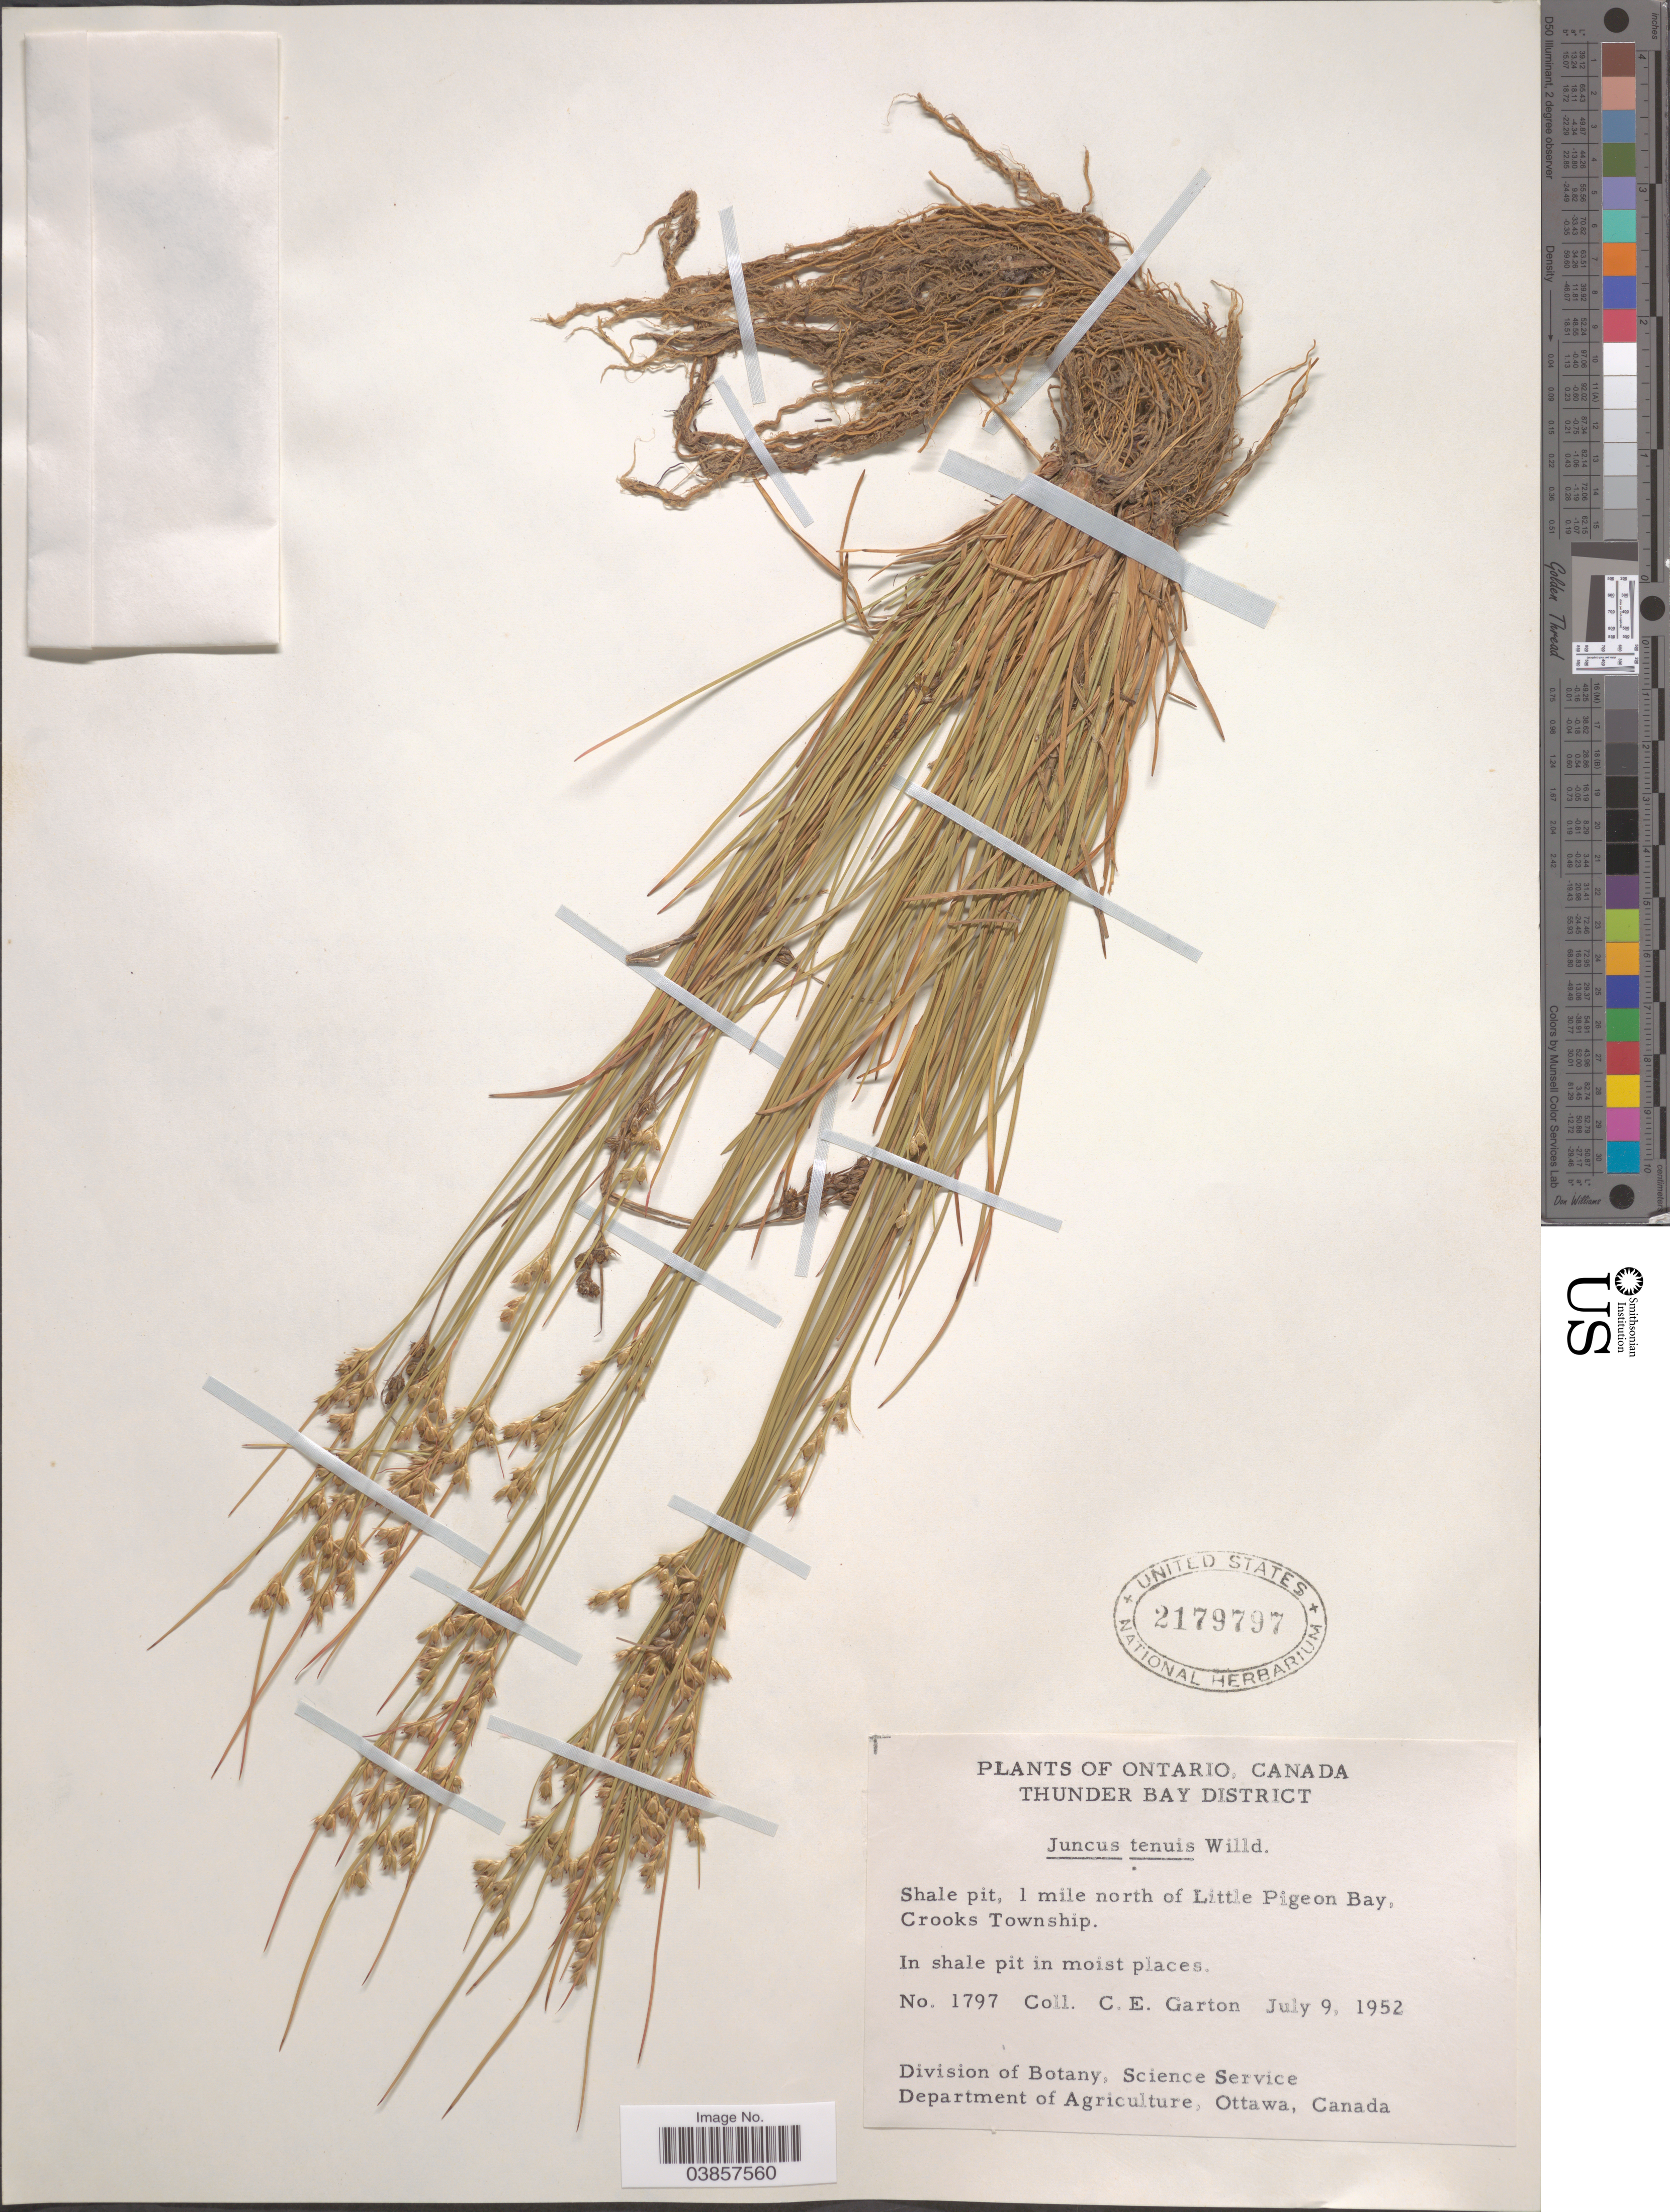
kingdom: Plantae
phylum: Tracheophyta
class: Liliopsida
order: Poales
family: Juncaceae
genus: Juncus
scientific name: Juncus tenuis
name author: Willd.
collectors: C. E. Garton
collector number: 1797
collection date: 1952-07-09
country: Canada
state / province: Ontario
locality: Thunder Bay District. 1 mile north of Little Pigeon Bay, Crooks Township.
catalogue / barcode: US 2179797